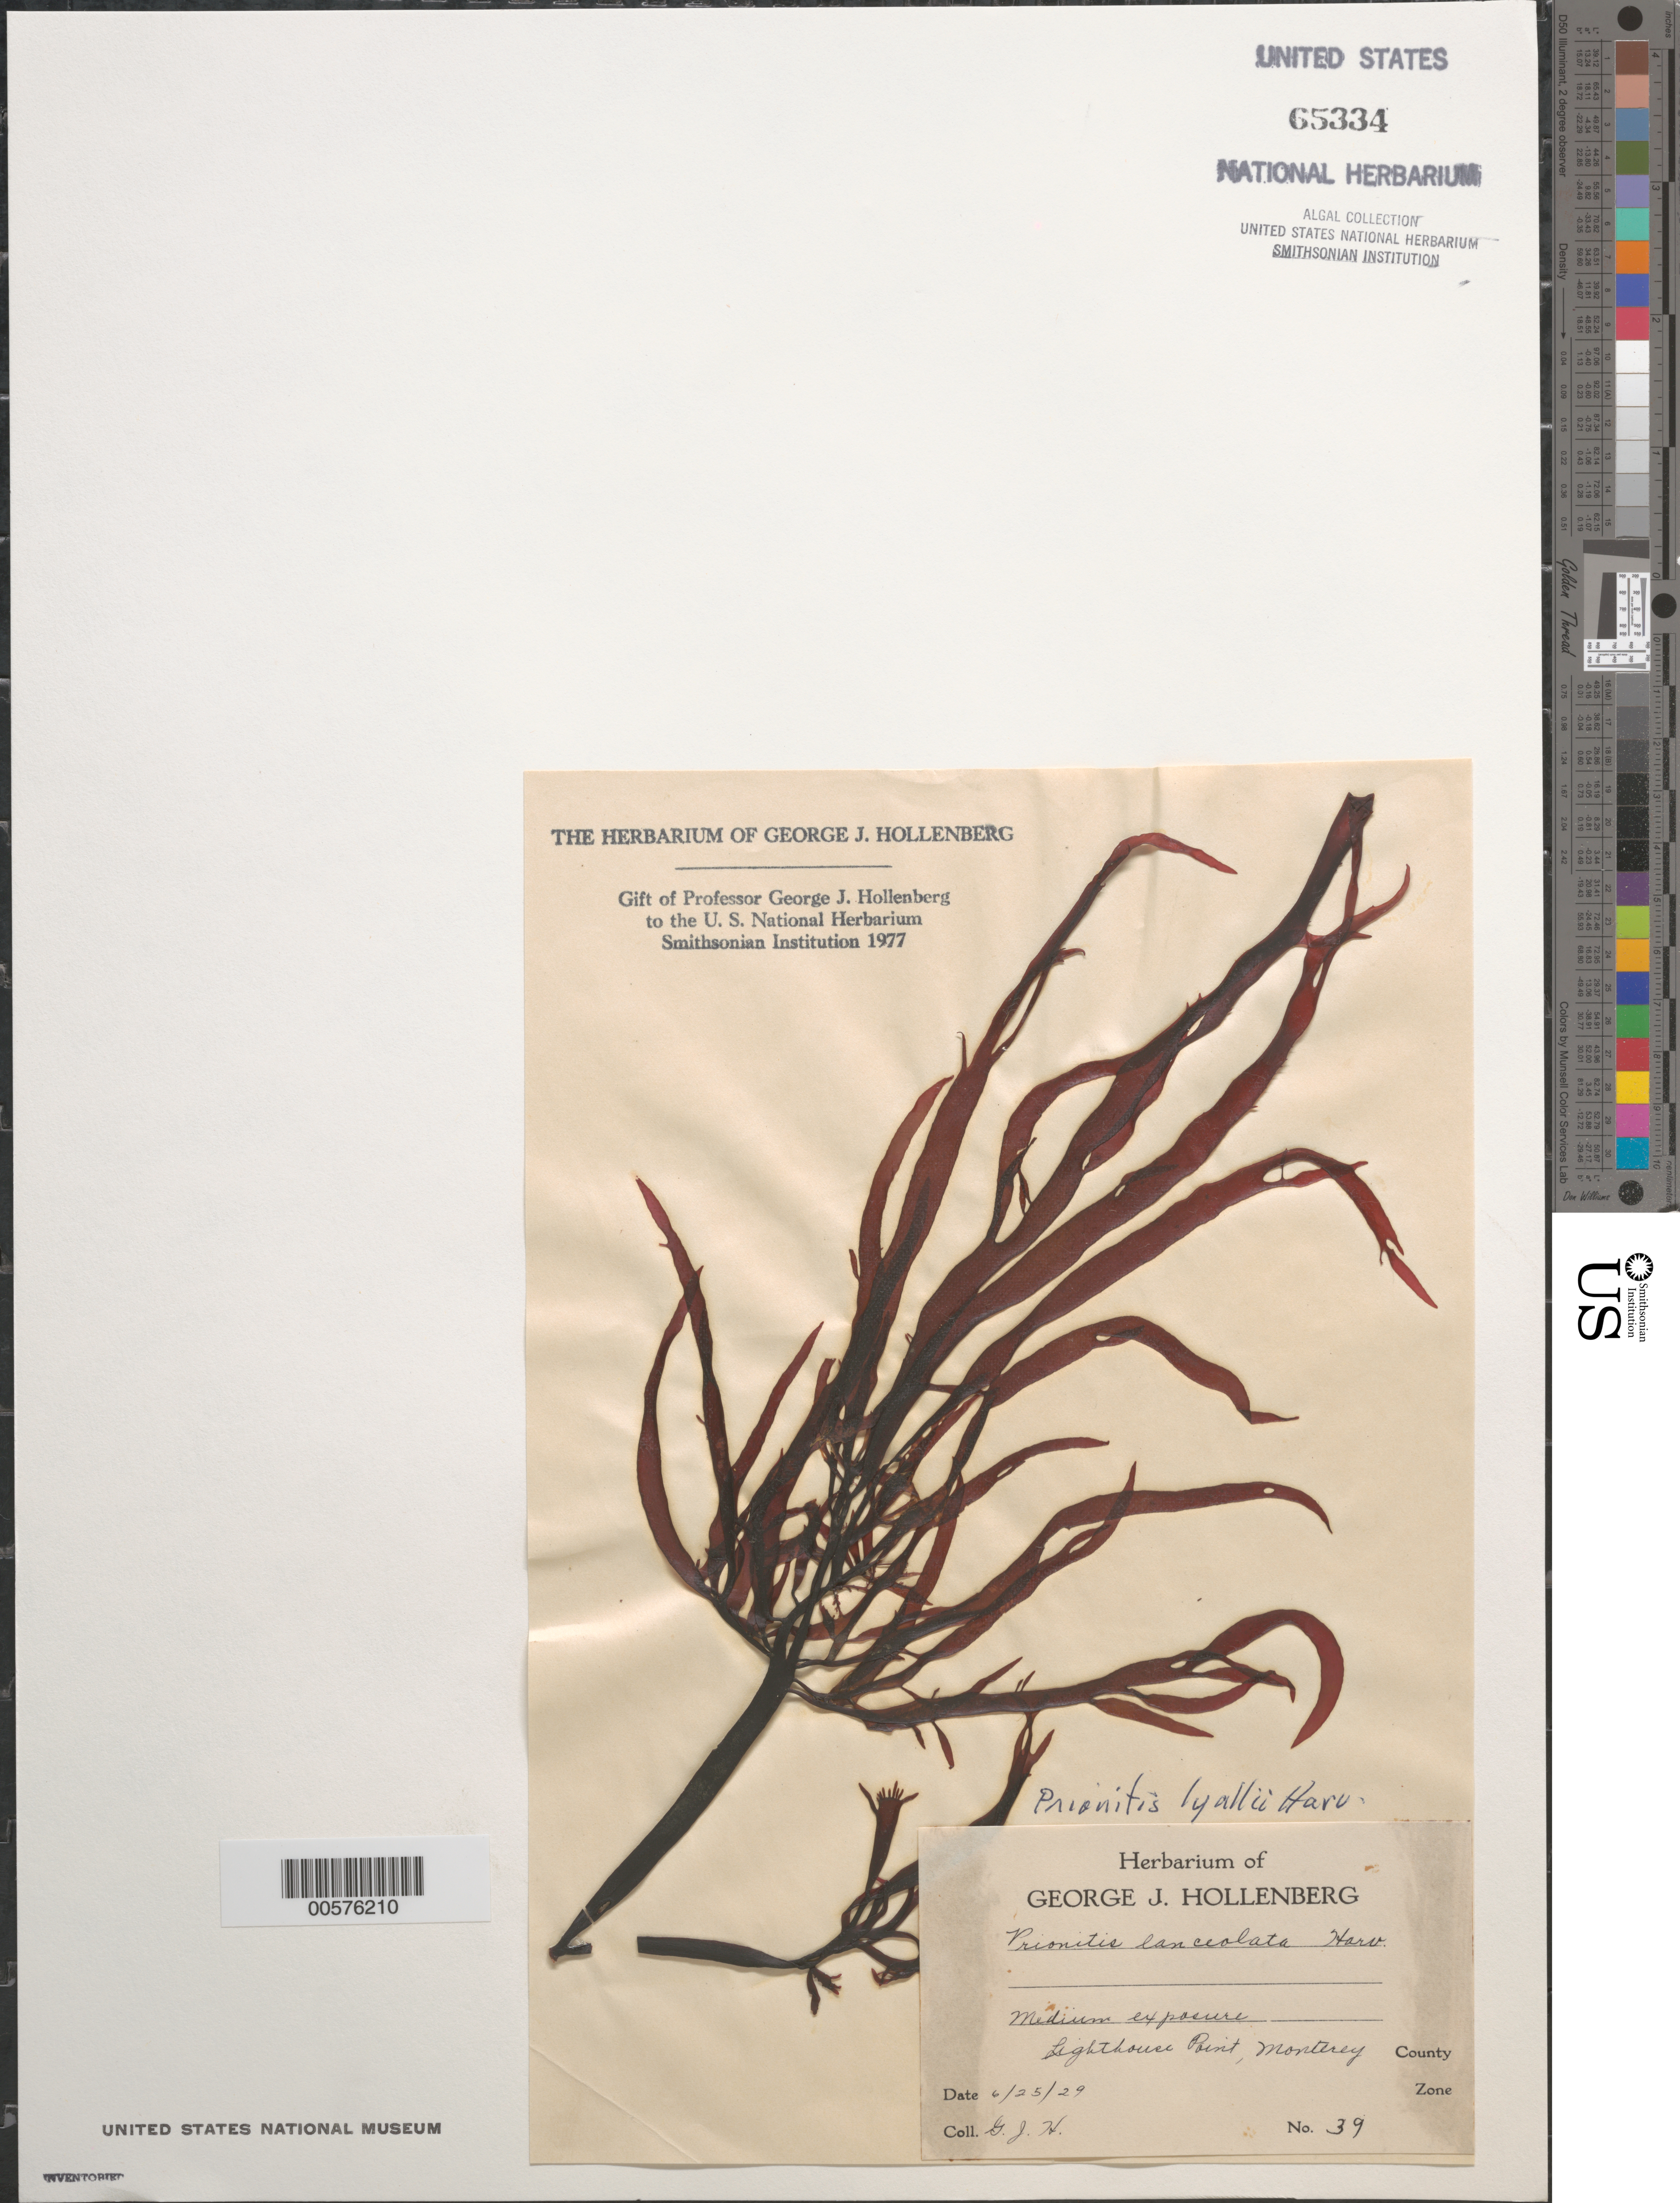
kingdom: Plantae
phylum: Rhodophyta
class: Florideophyceae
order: Cryptonemiales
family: Cryptonemiaceae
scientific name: Prionitis sternbergii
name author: (C. Agardh) J. Agardh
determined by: Algae name updating Project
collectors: G. Hollenberg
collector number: GJH 39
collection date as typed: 25 Jun 1929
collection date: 1929-06-25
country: United States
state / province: California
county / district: Monterey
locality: Lighthouse Point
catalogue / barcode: US 65334